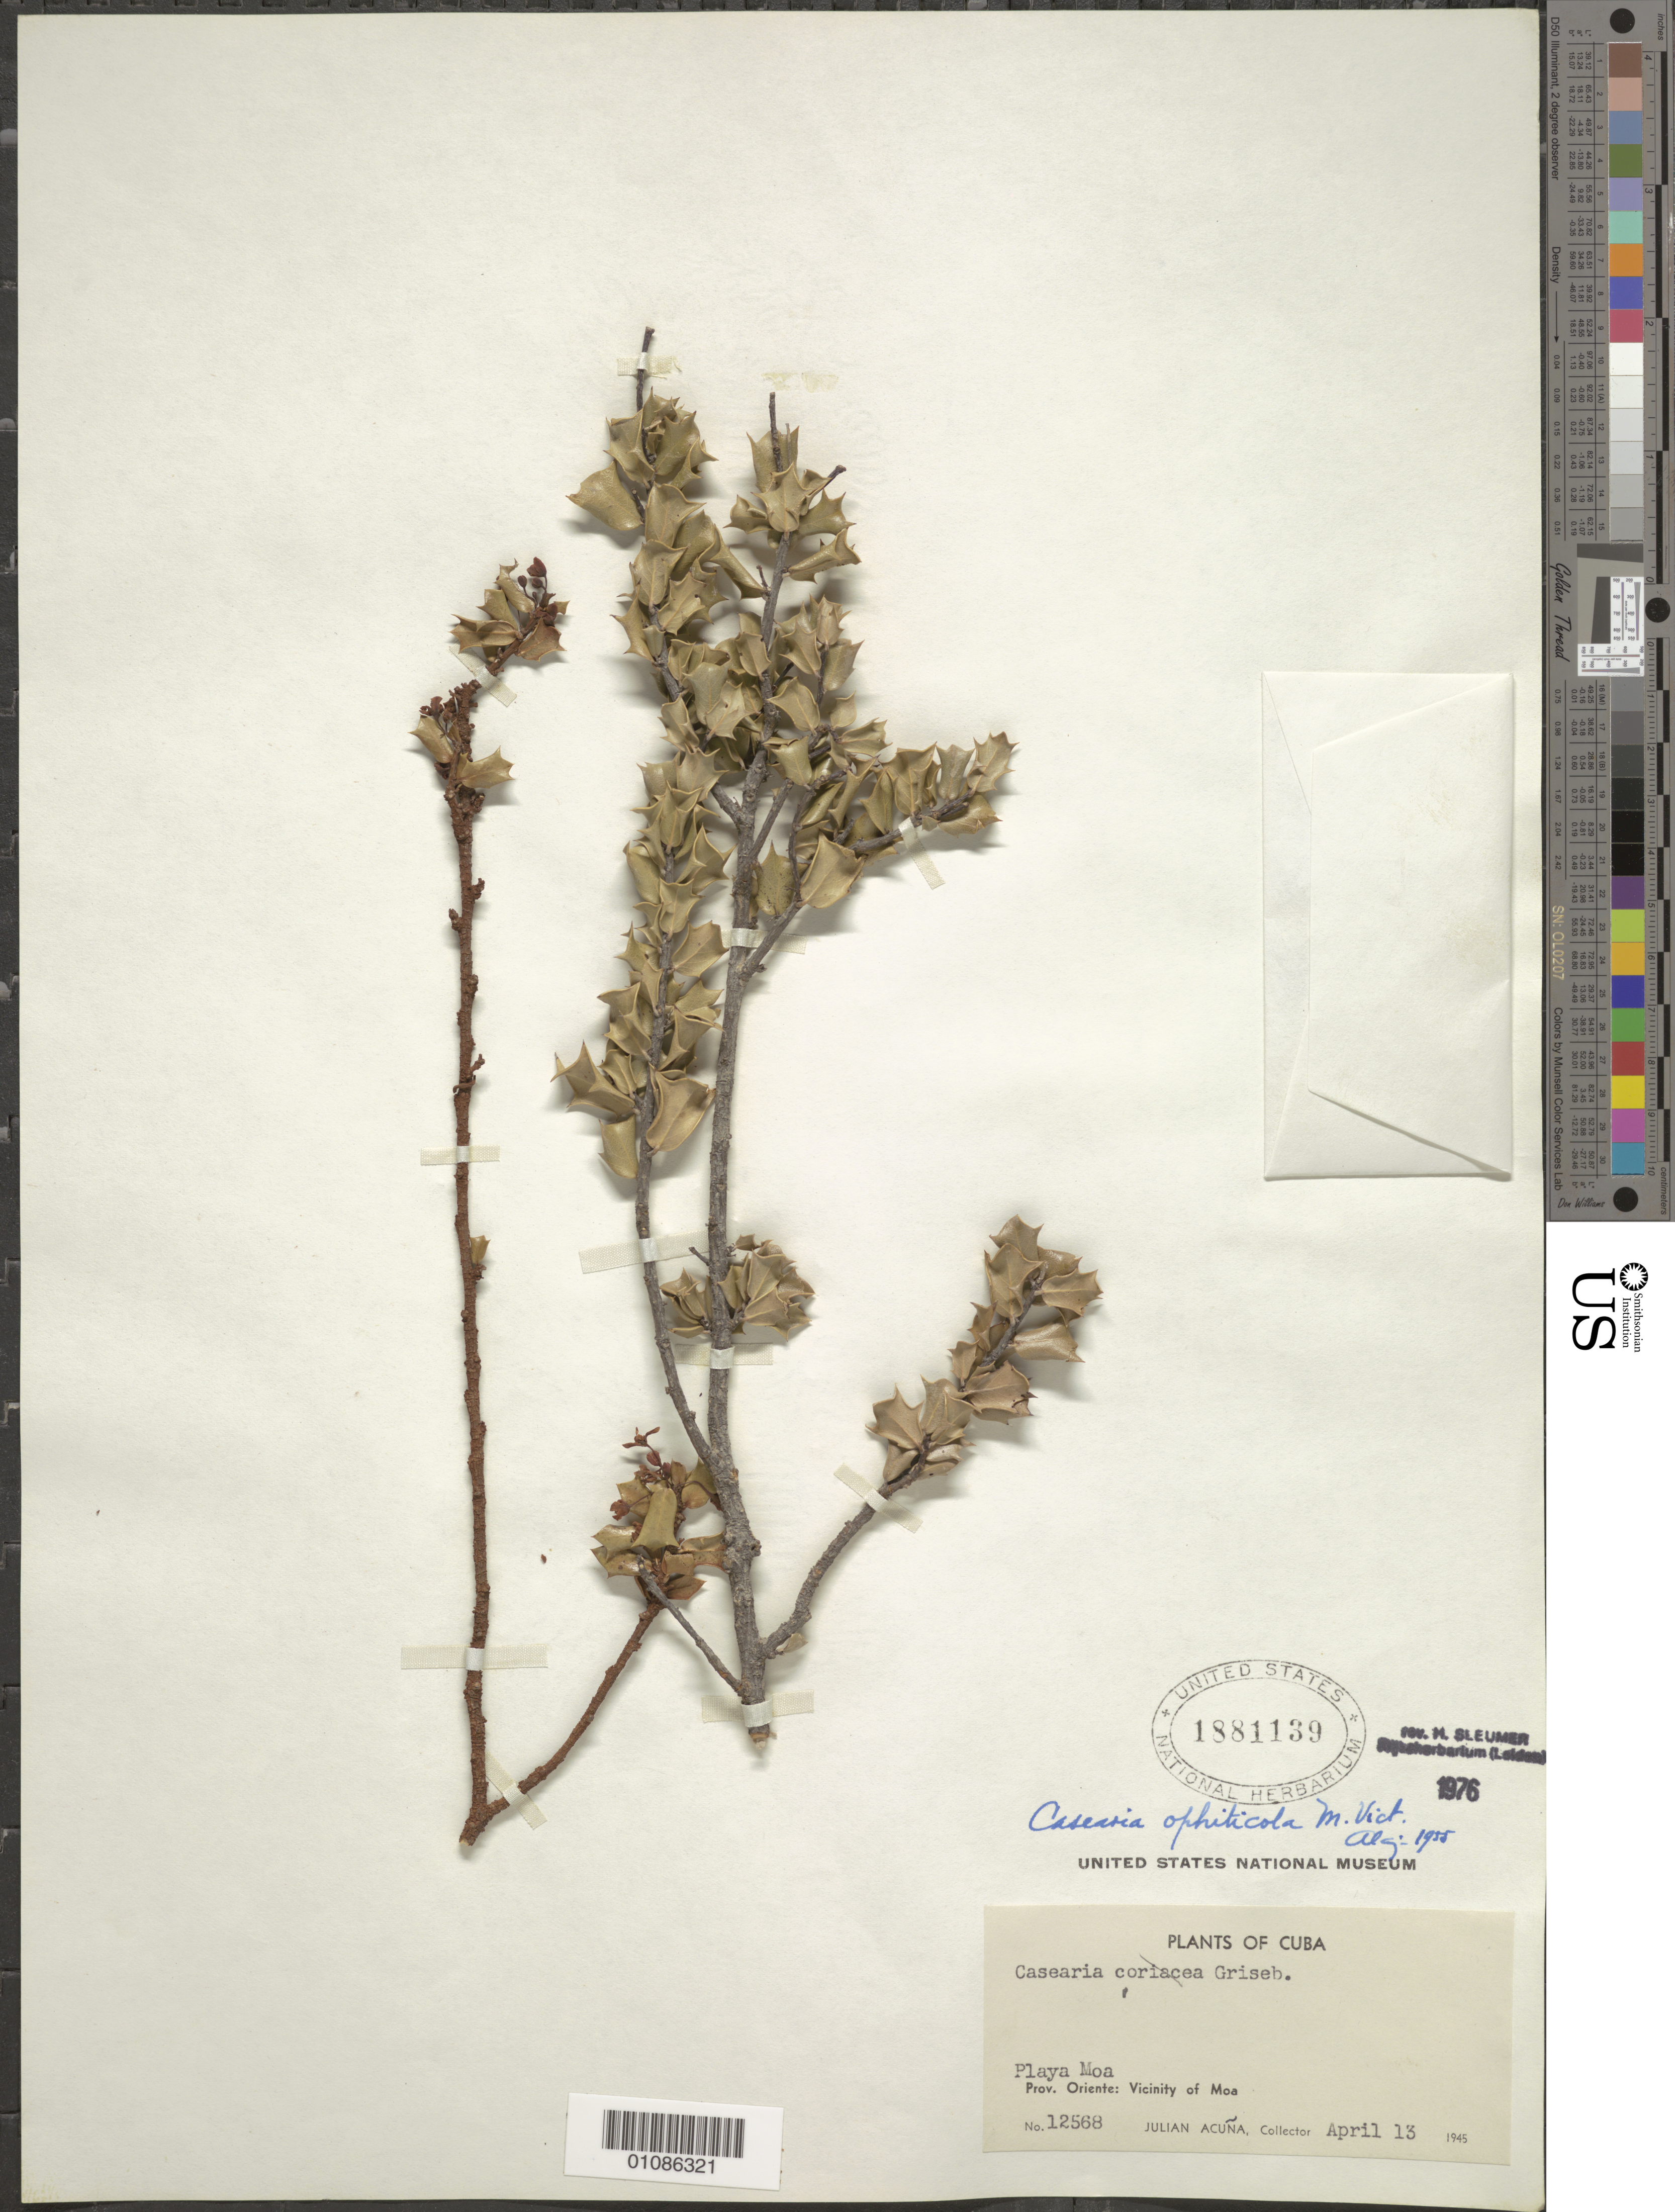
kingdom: Plantae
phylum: Tracheophyta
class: Magnoliopsida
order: Malpighiales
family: Salicaceae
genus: Casearia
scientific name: Casearia ophiticola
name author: Vict.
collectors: J. Acuña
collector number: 12568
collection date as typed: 15 Apr 1945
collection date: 1945-04-15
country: Cuba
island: Cuba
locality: Oriente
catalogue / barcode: US 1881139